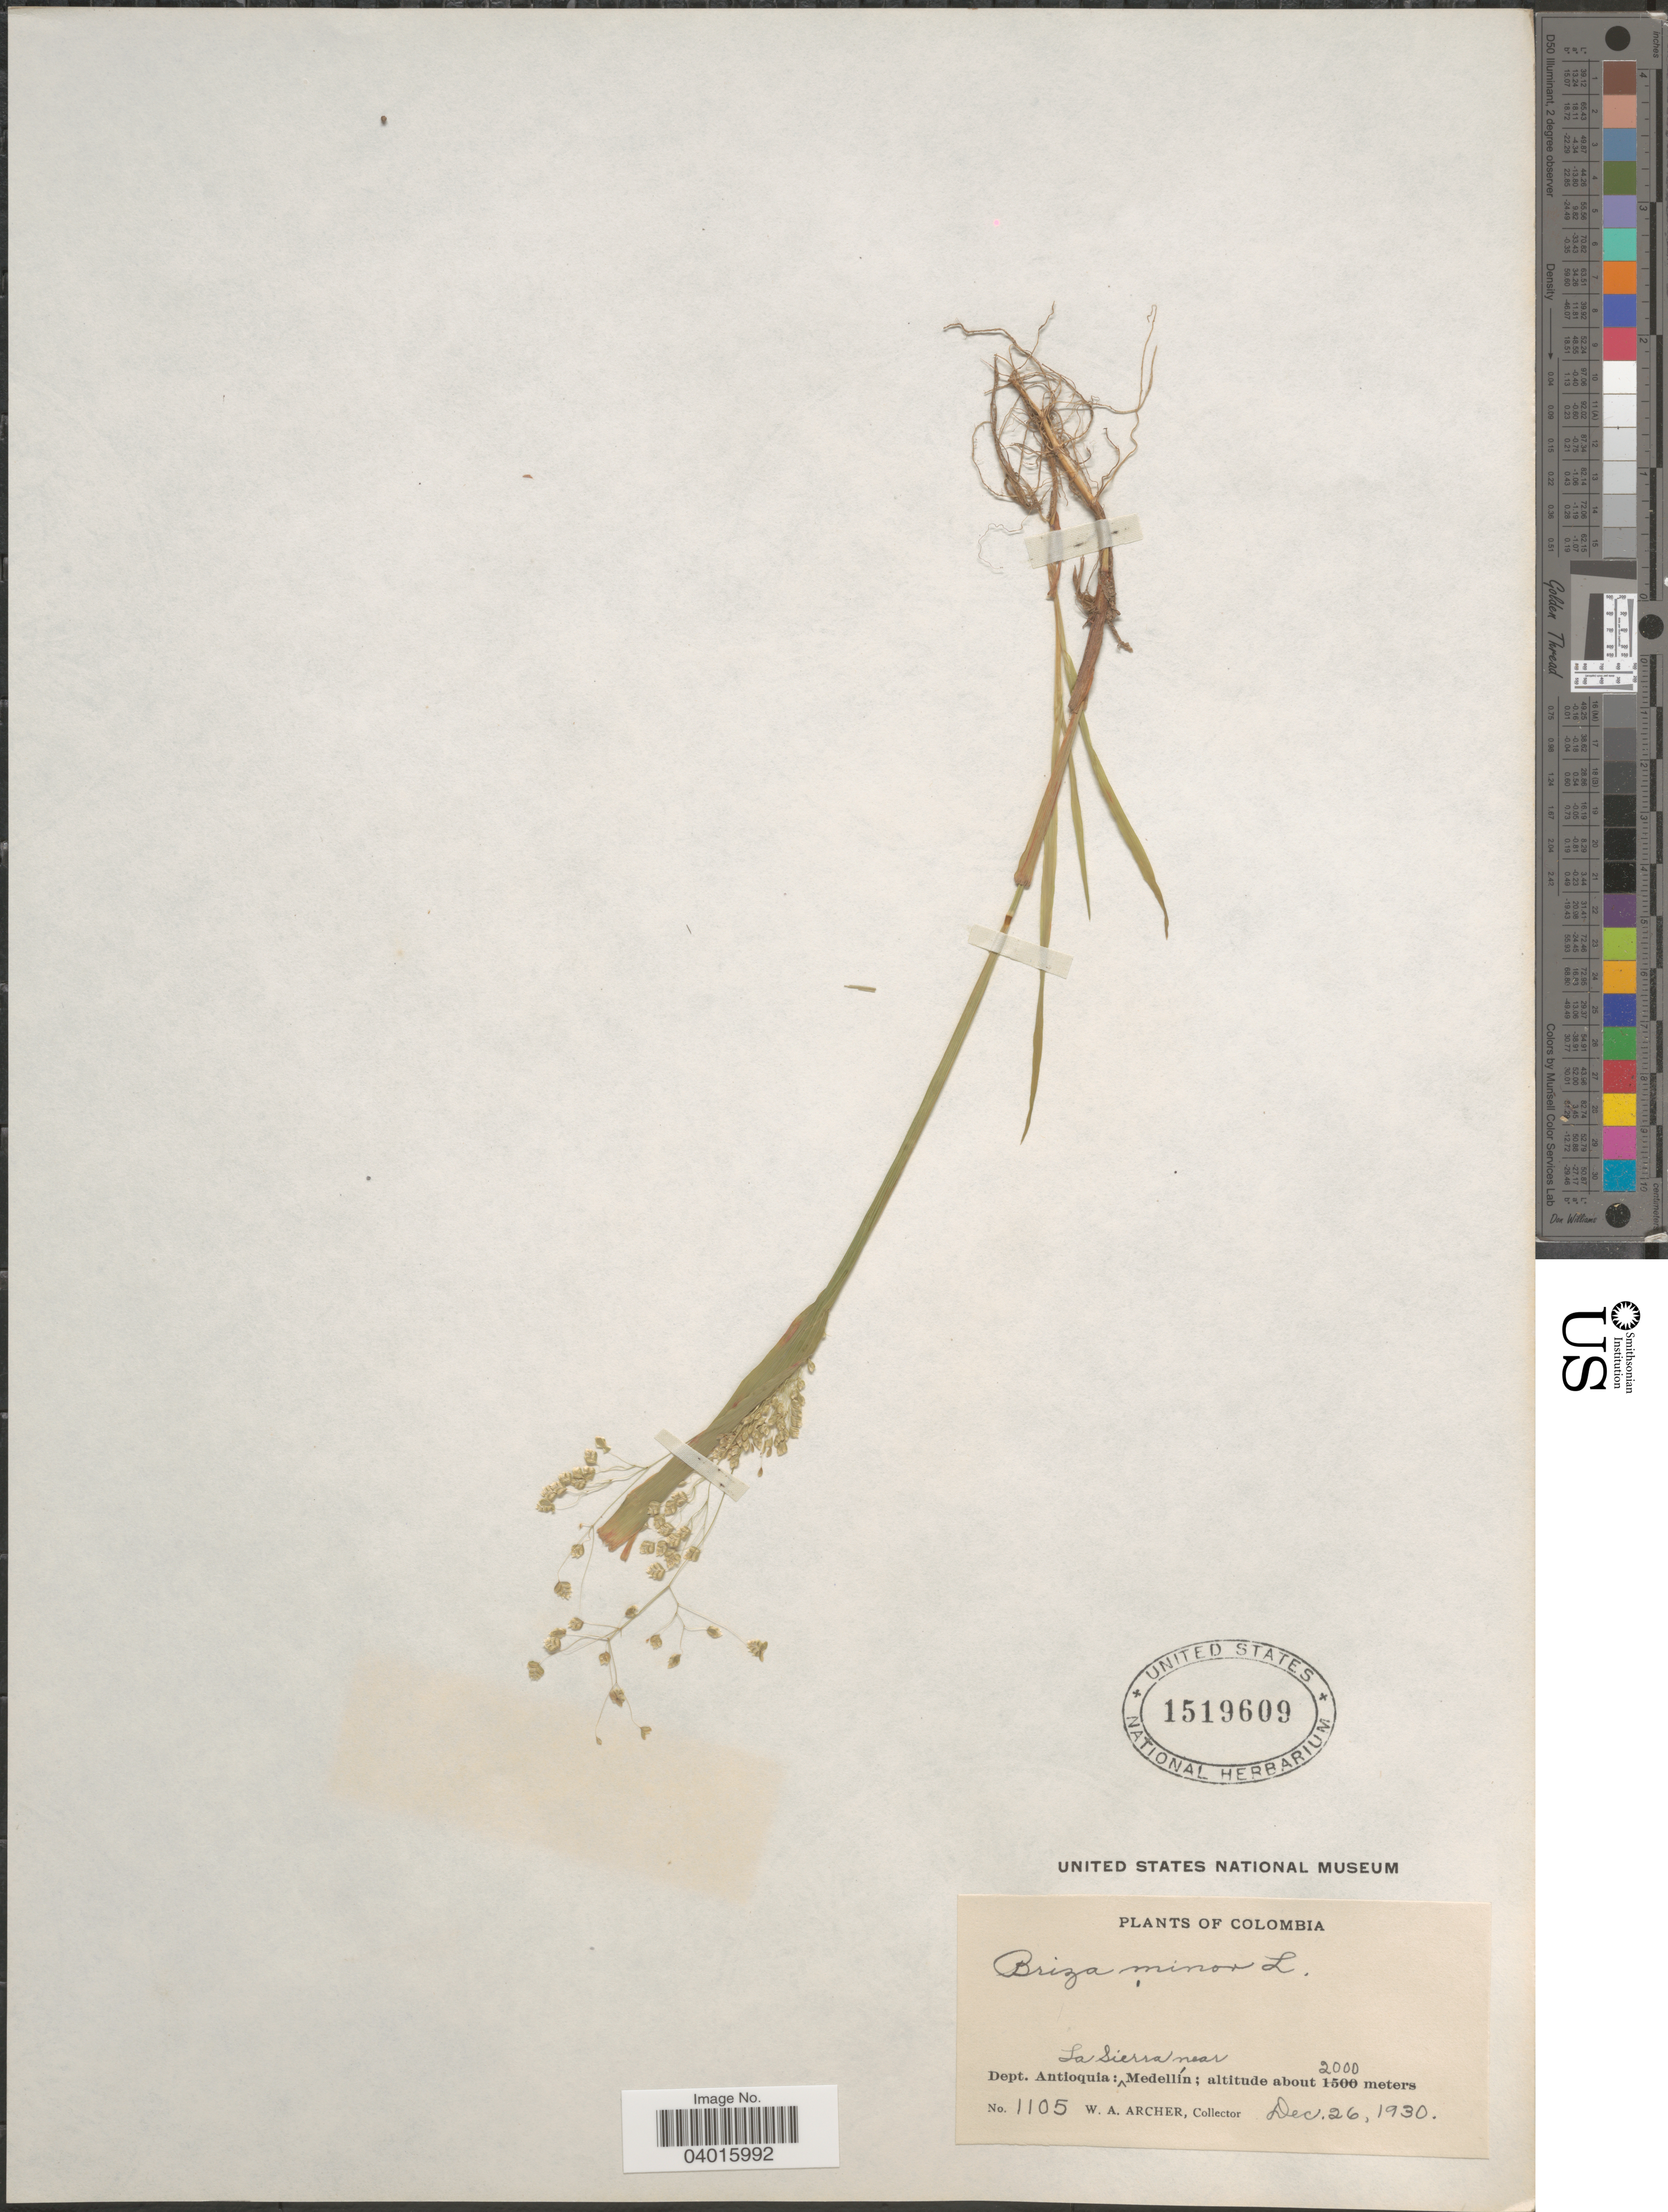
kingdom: Plantae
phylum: Tracheophyta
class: Liliopsida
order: Poales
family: Poaceae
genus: Briza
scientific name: Briza minor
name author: L.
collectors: W. Archer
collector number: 1105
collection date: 1930-12-26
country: Colombia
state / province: Antioquia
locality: Dept. Antioquia: La Sierra near Medellîn.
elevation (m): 2000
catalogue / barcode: US 1519609